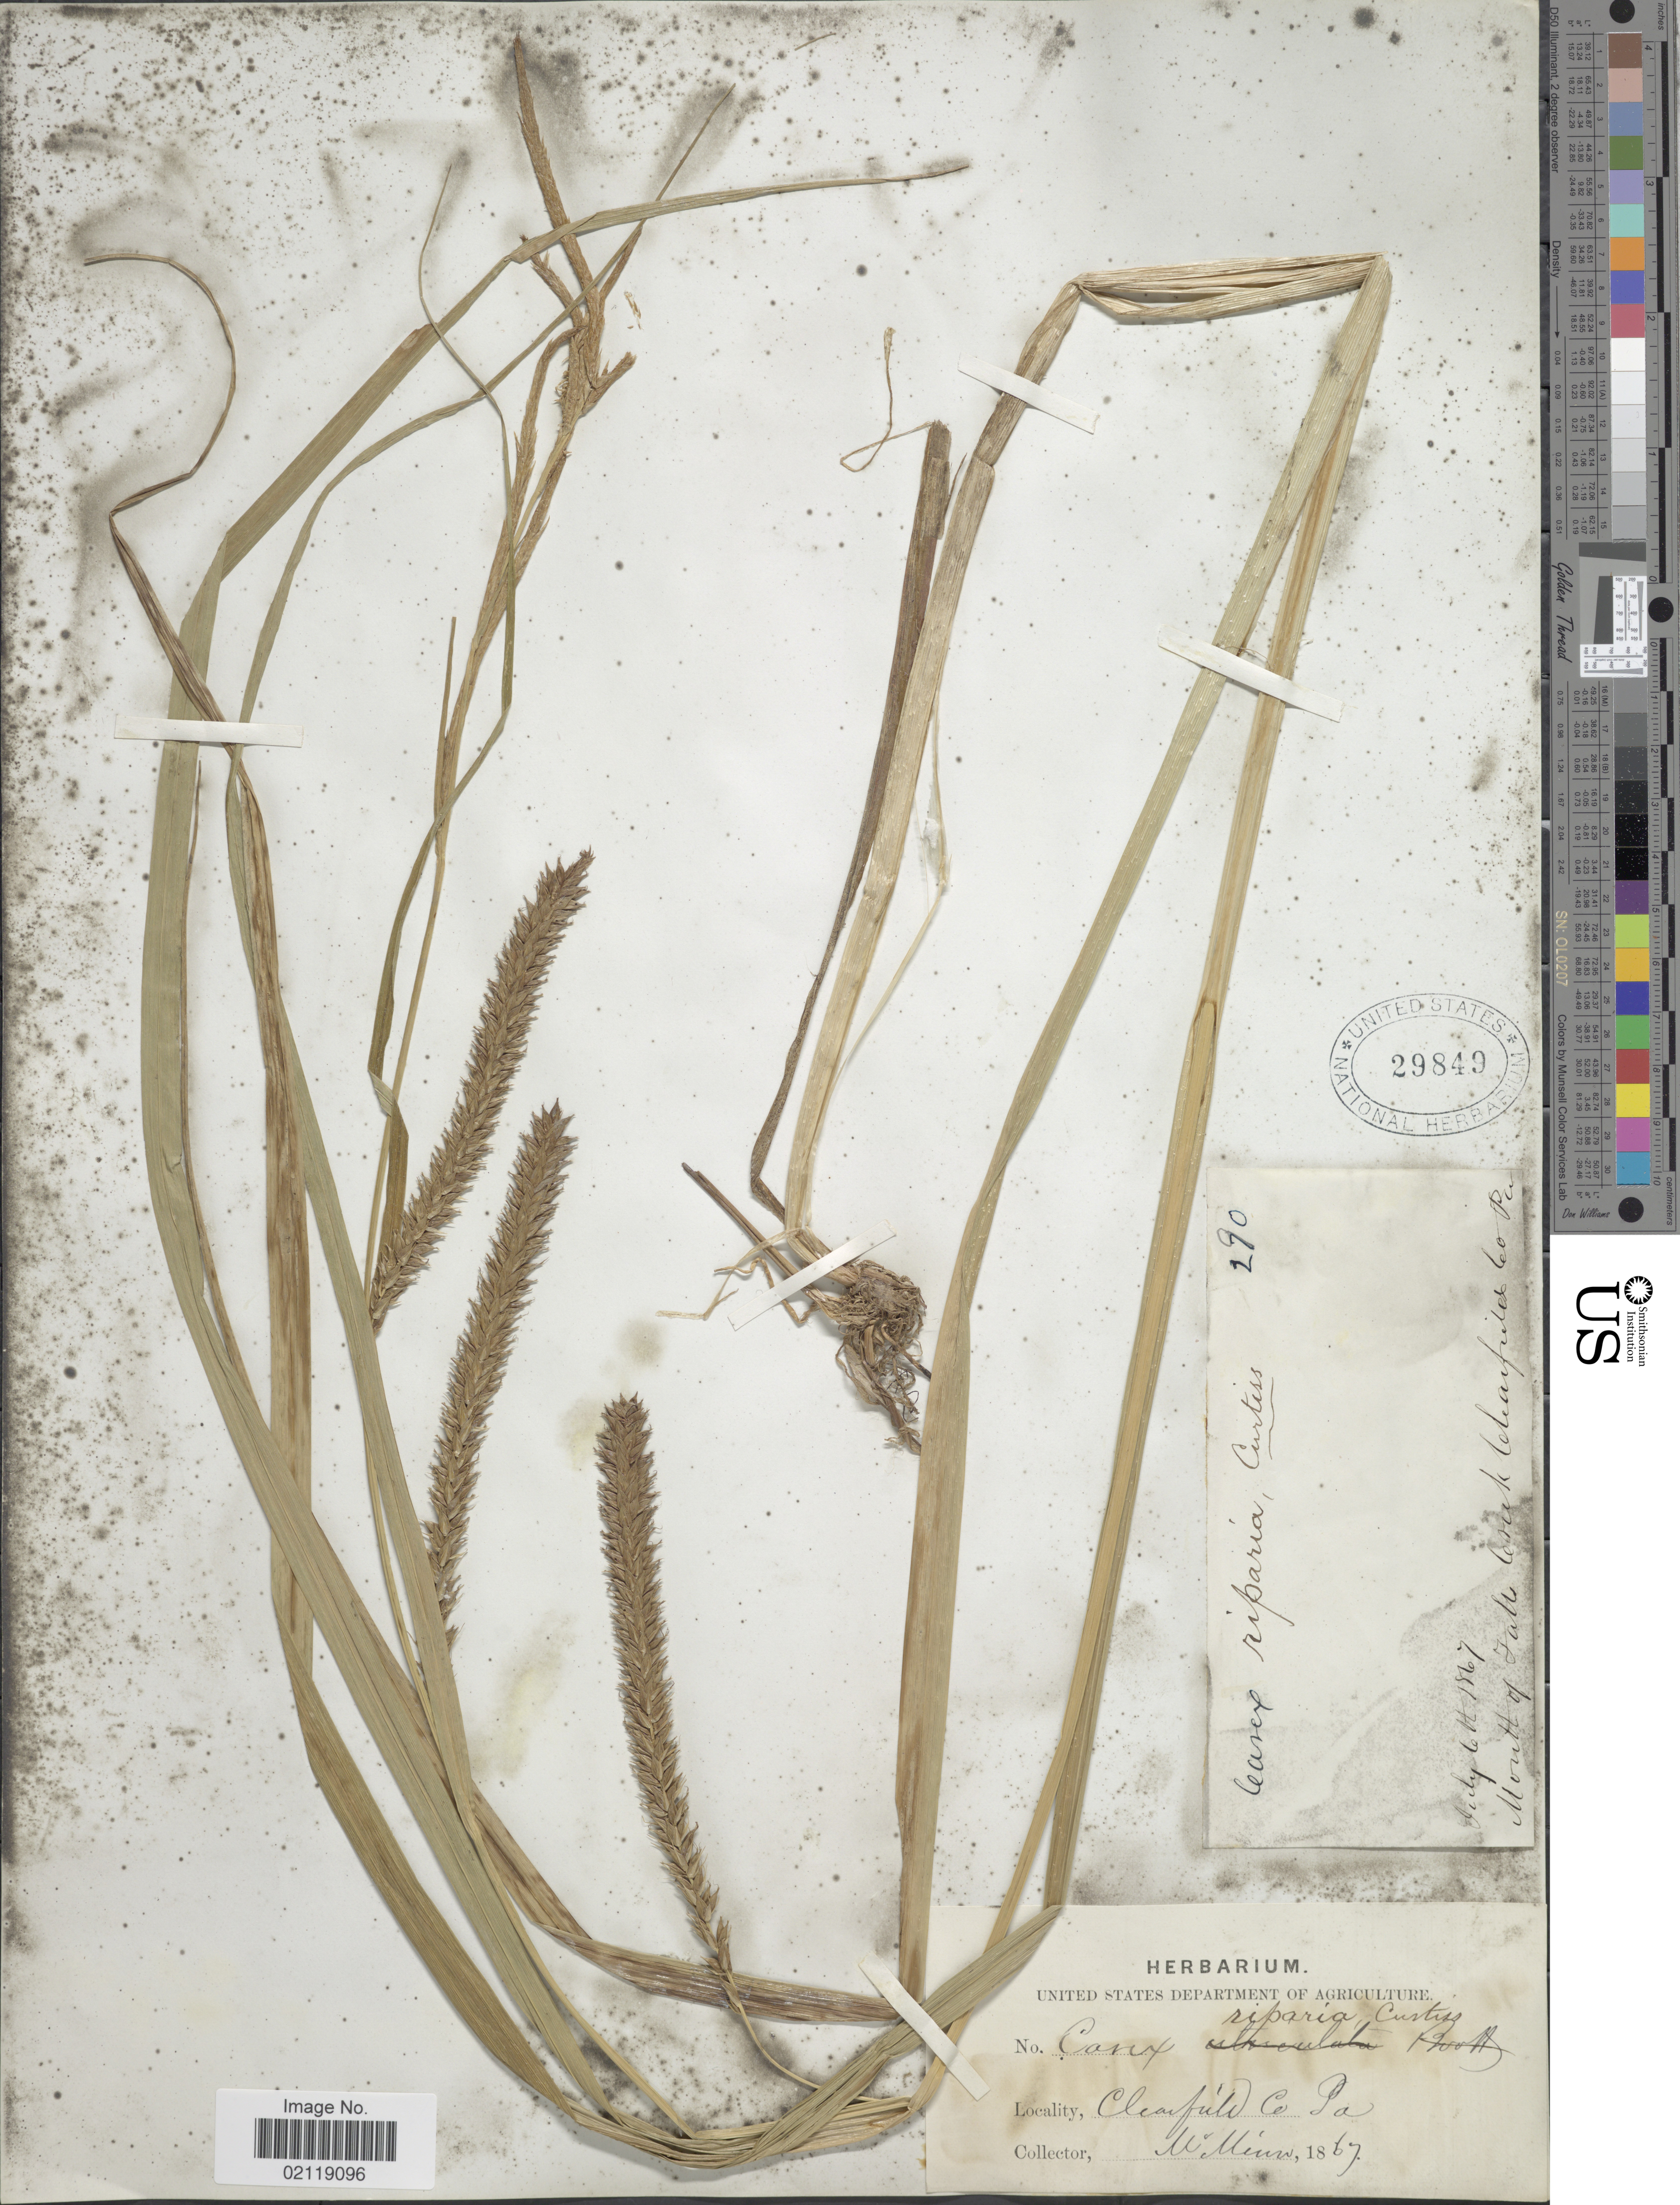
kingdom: Plantae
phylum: Tracheophyta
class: Liliopsida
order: Poales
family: Cyperaceae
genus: Carex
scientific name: Carex lacustris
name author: Willd.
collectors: McMinn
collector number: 290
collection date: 1867-07-06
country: United States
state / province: Pennsylvania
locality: Mouth of Jah Creek. Clearfield Co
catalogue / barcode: US 29849